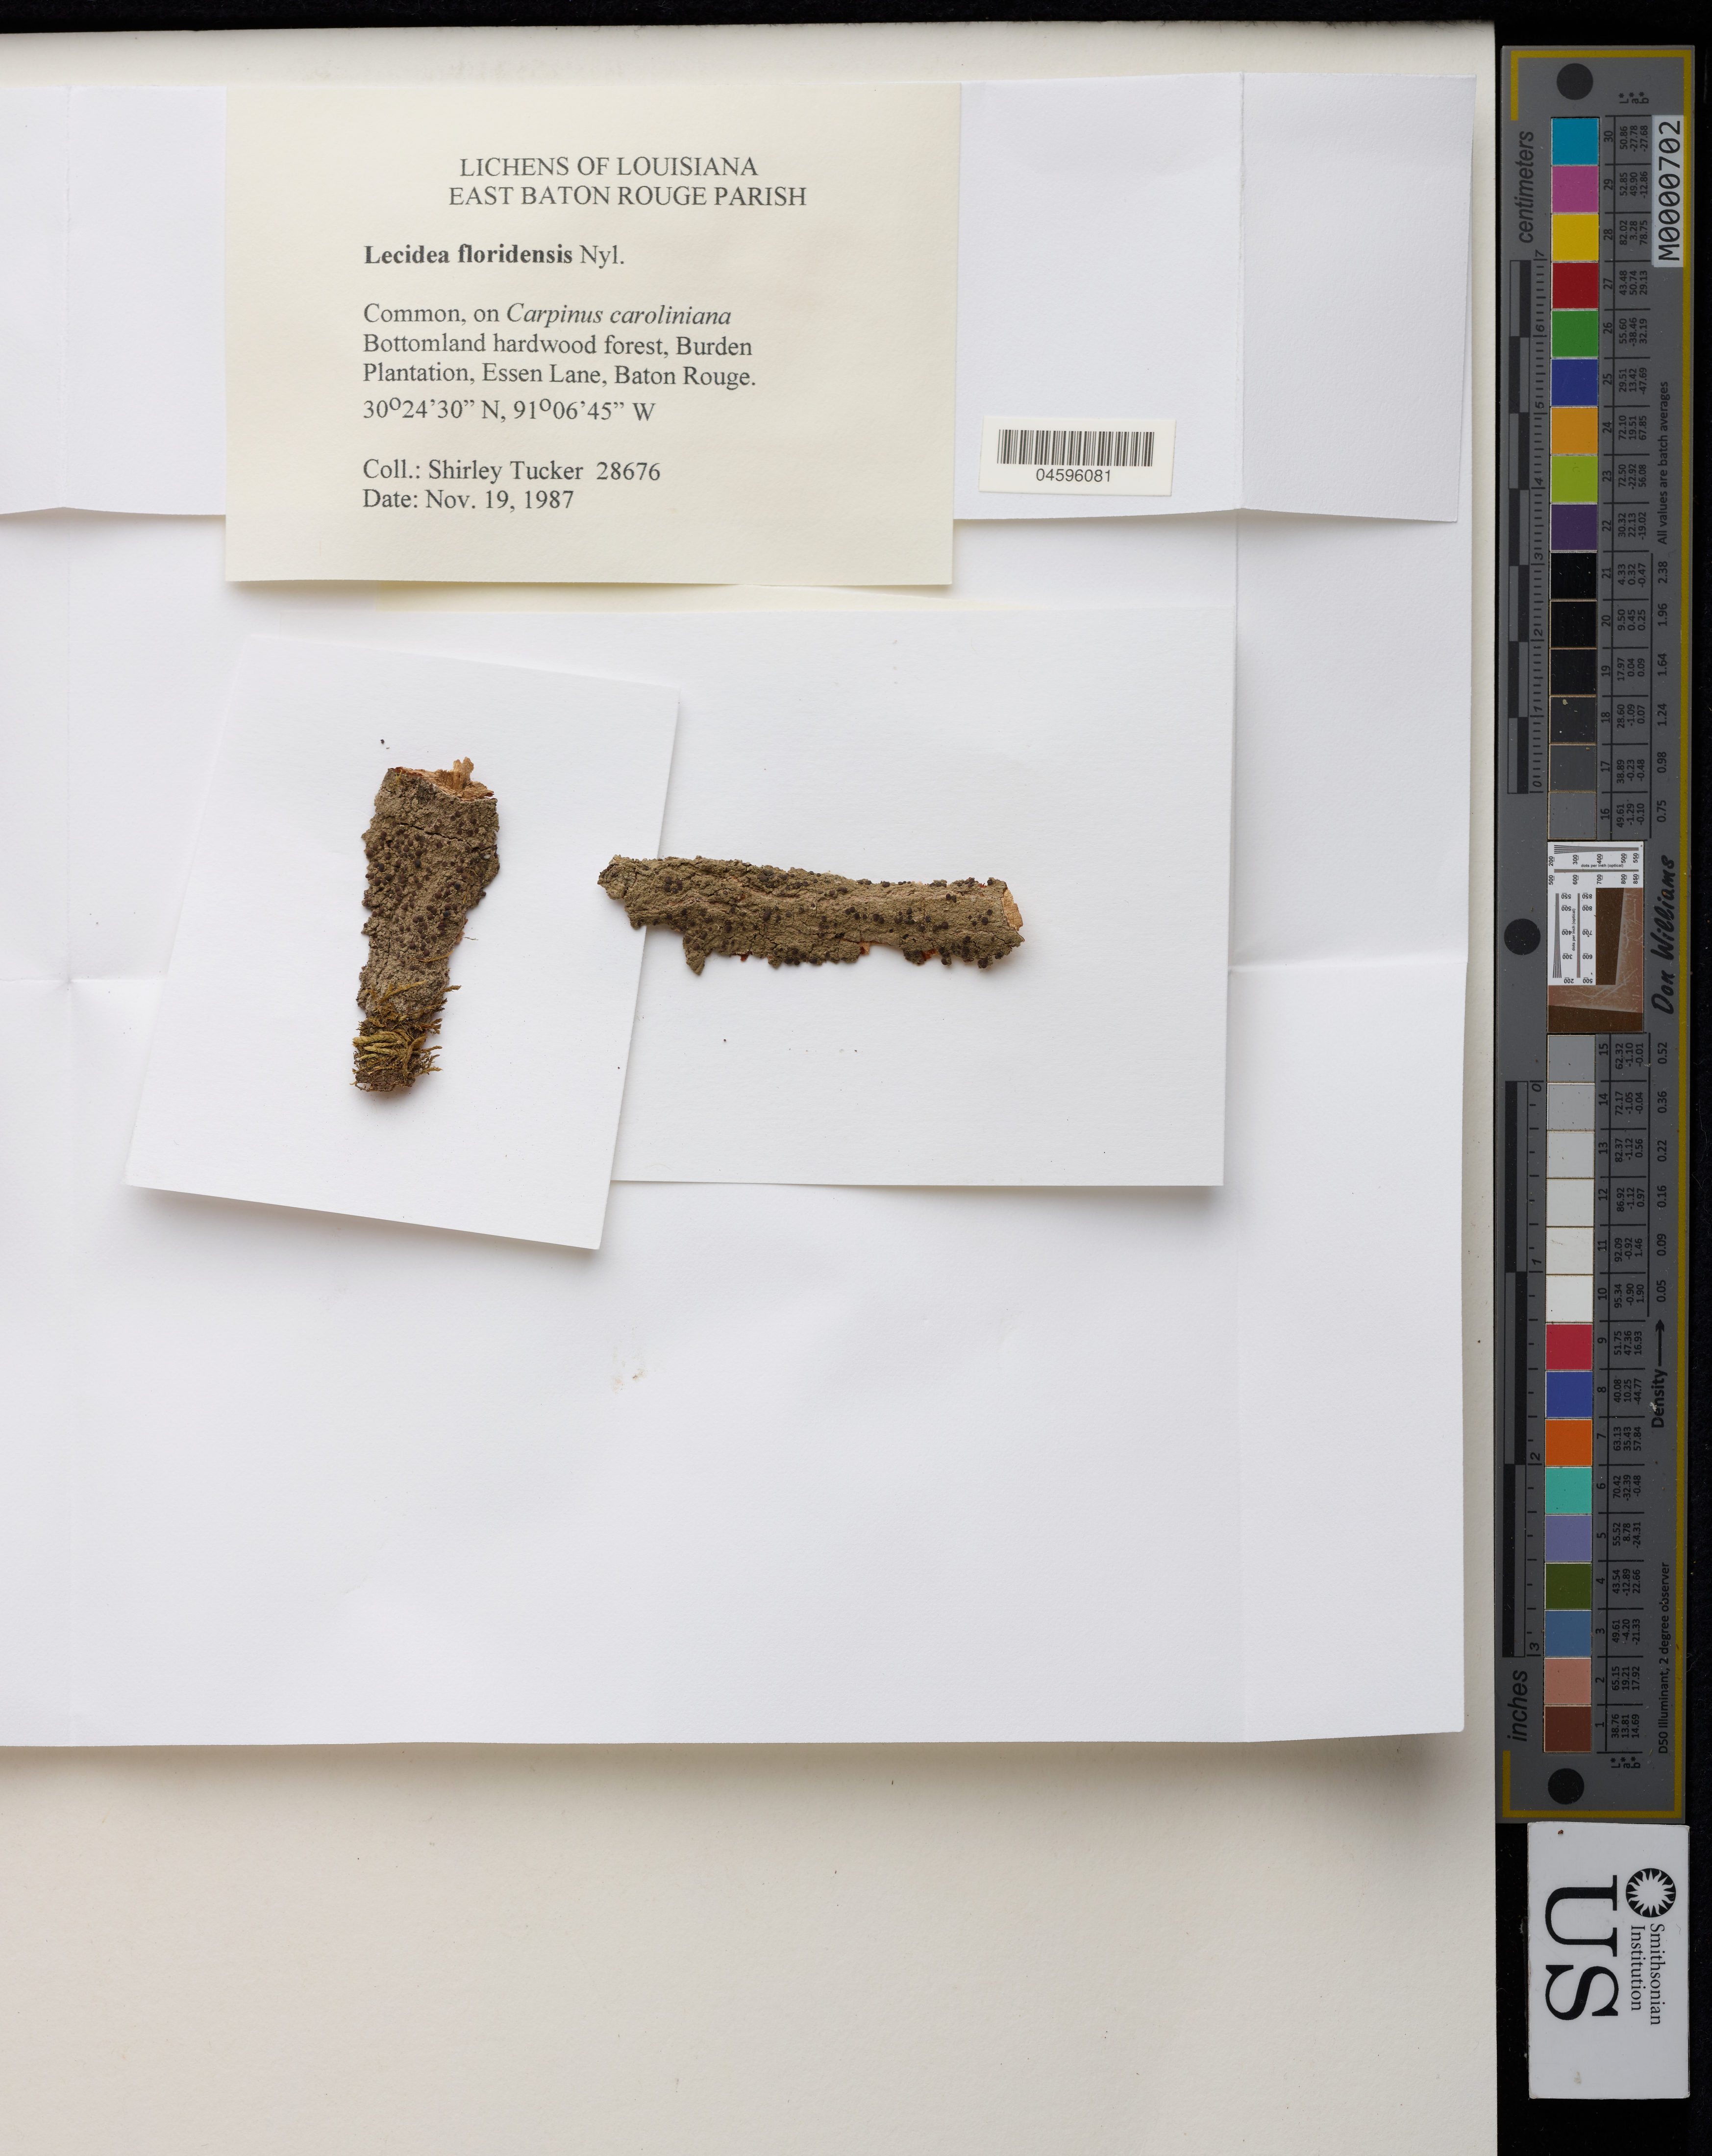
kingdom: Fungi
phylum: Ascomycota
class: Lecanoromycetes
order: Lecideales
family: Lecideaceae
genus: Lecidea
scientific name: Lecidea floridensis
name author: Nyl.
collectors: S. Tucker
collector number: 28676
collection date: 1987-11-19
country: United States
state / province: Louisiana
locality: East Baton Rouge Parish. Burden Plantation, Essen Lane, Baton Range.